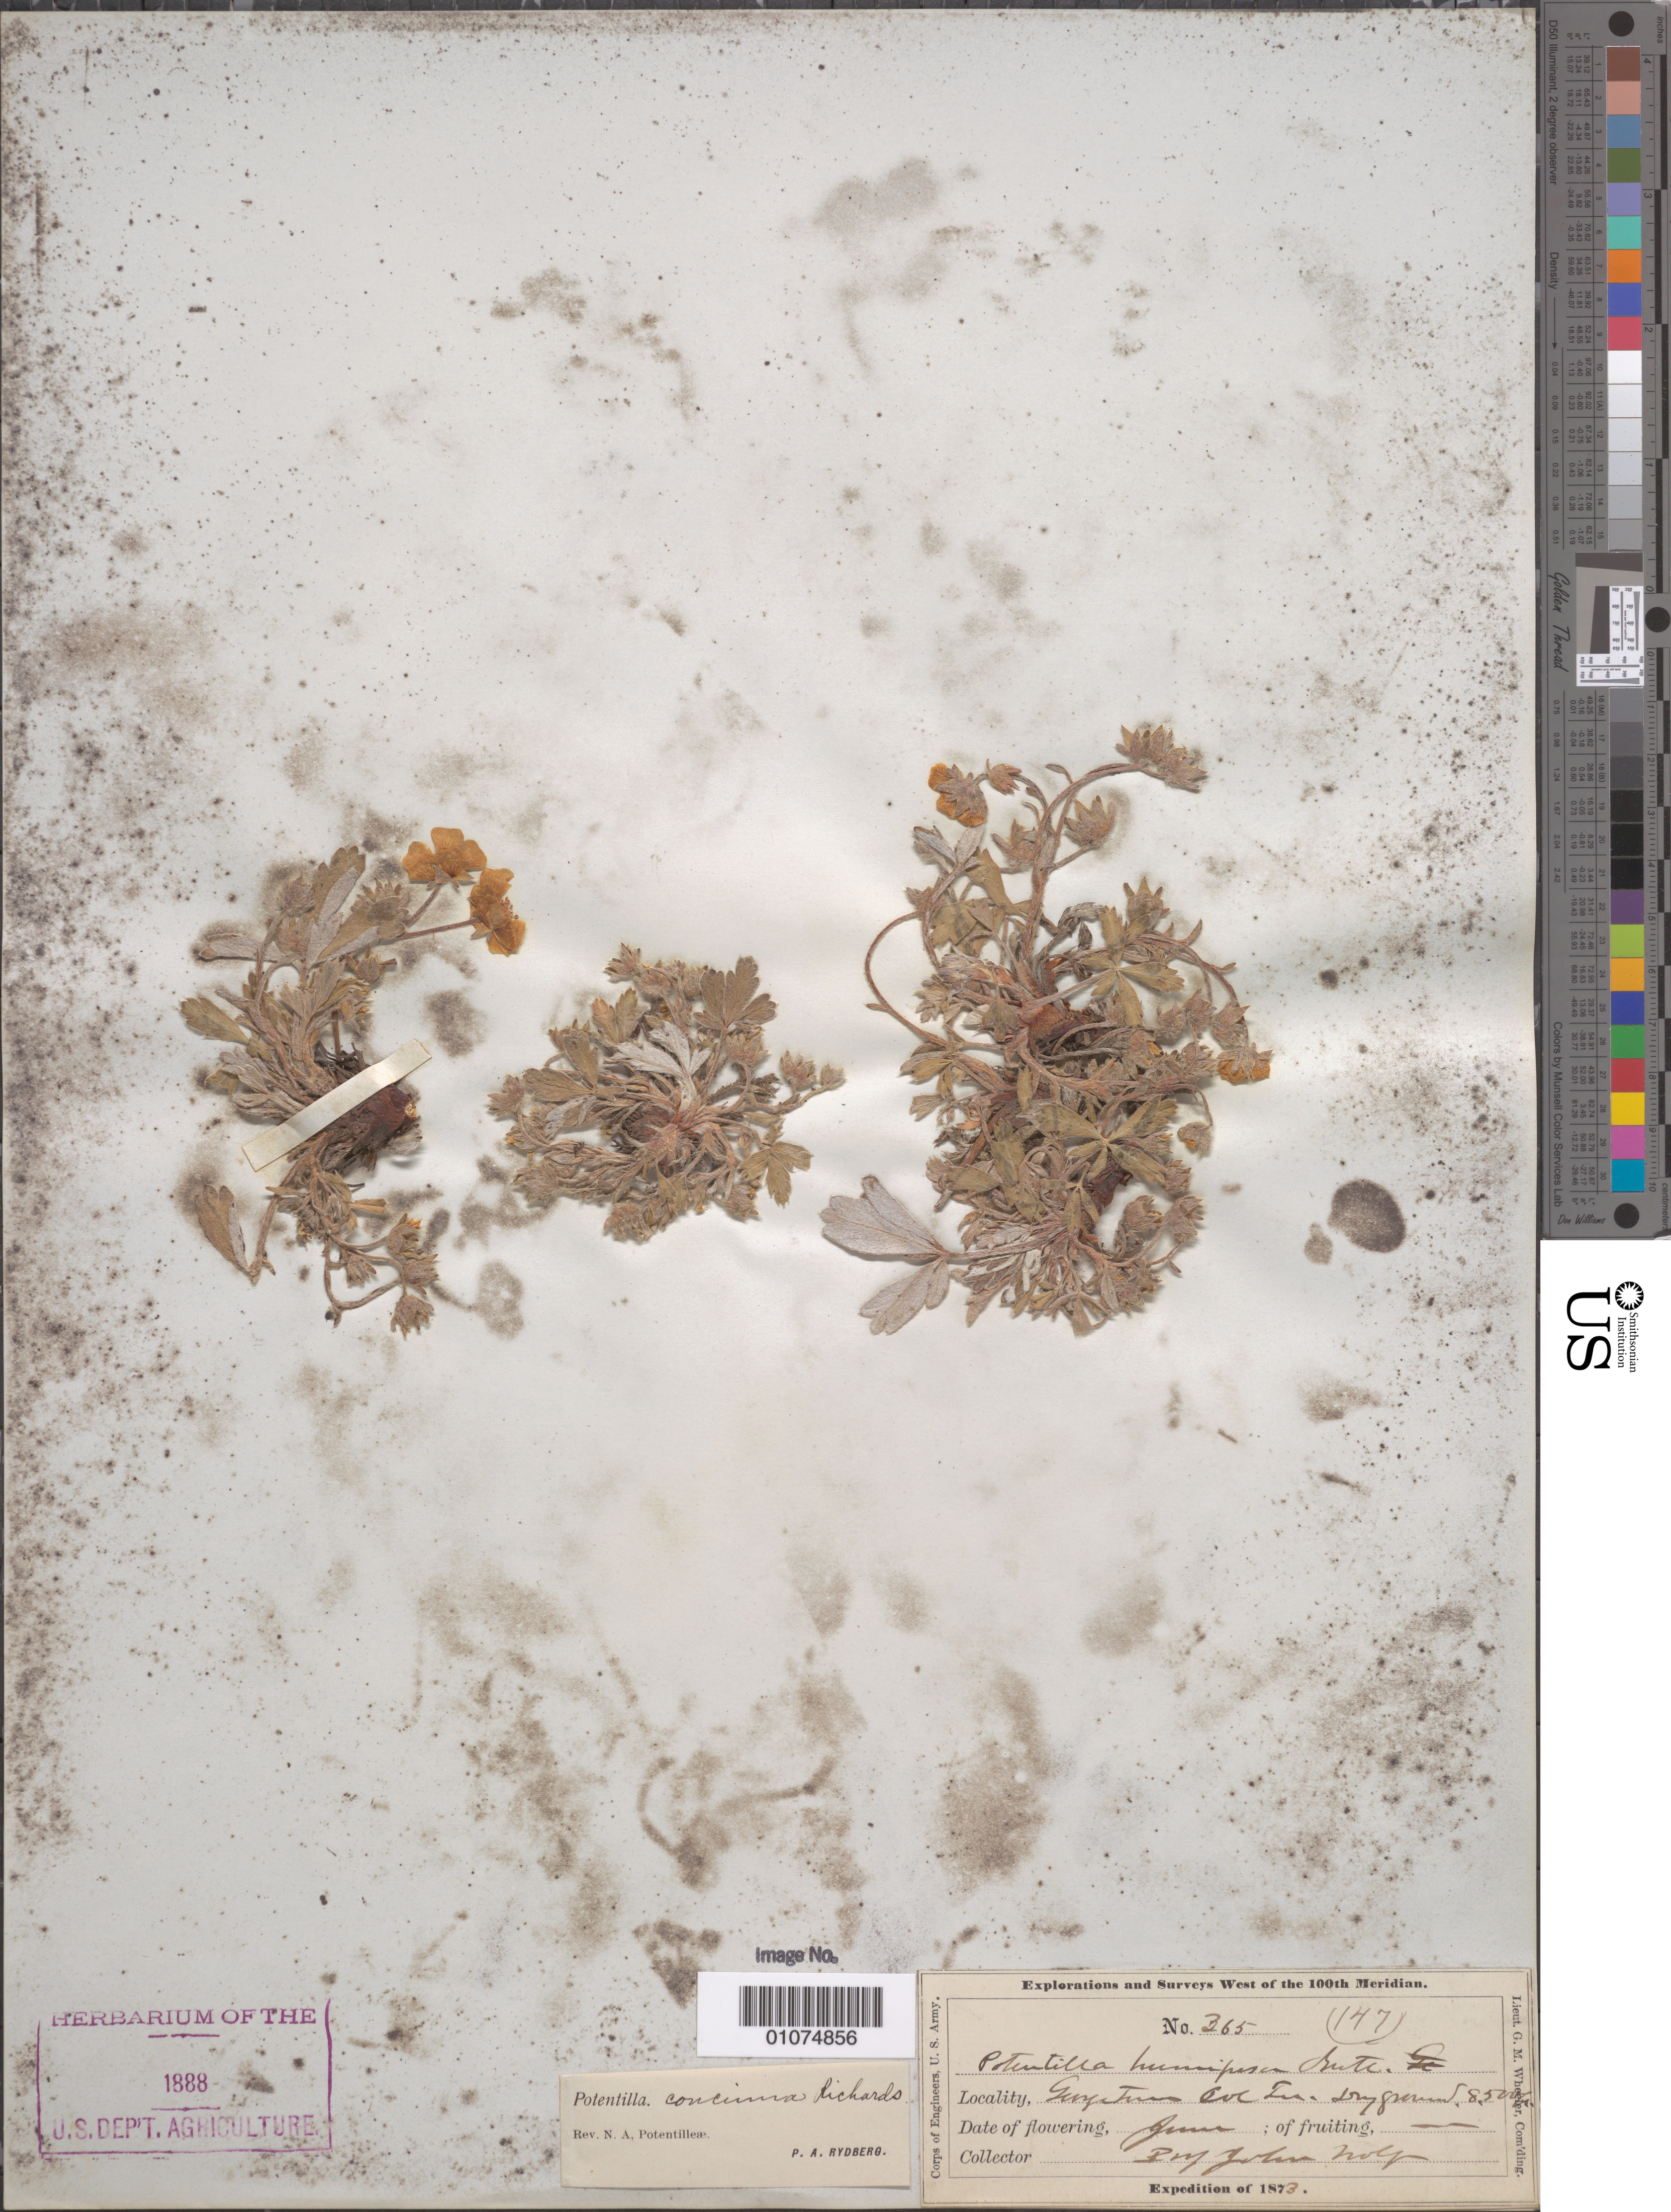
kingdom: Plantae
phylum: Tracheophyta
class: Magnoliopsida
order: Rosales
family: Rosaceae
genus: Potentilla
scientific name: Potentilla concinna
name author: Richardson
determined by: Rydberg, P. A.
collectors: S. Watson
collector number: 365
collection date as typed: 1873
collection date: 1873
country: United States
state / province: Colorado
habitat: Dry ground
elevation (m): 2591